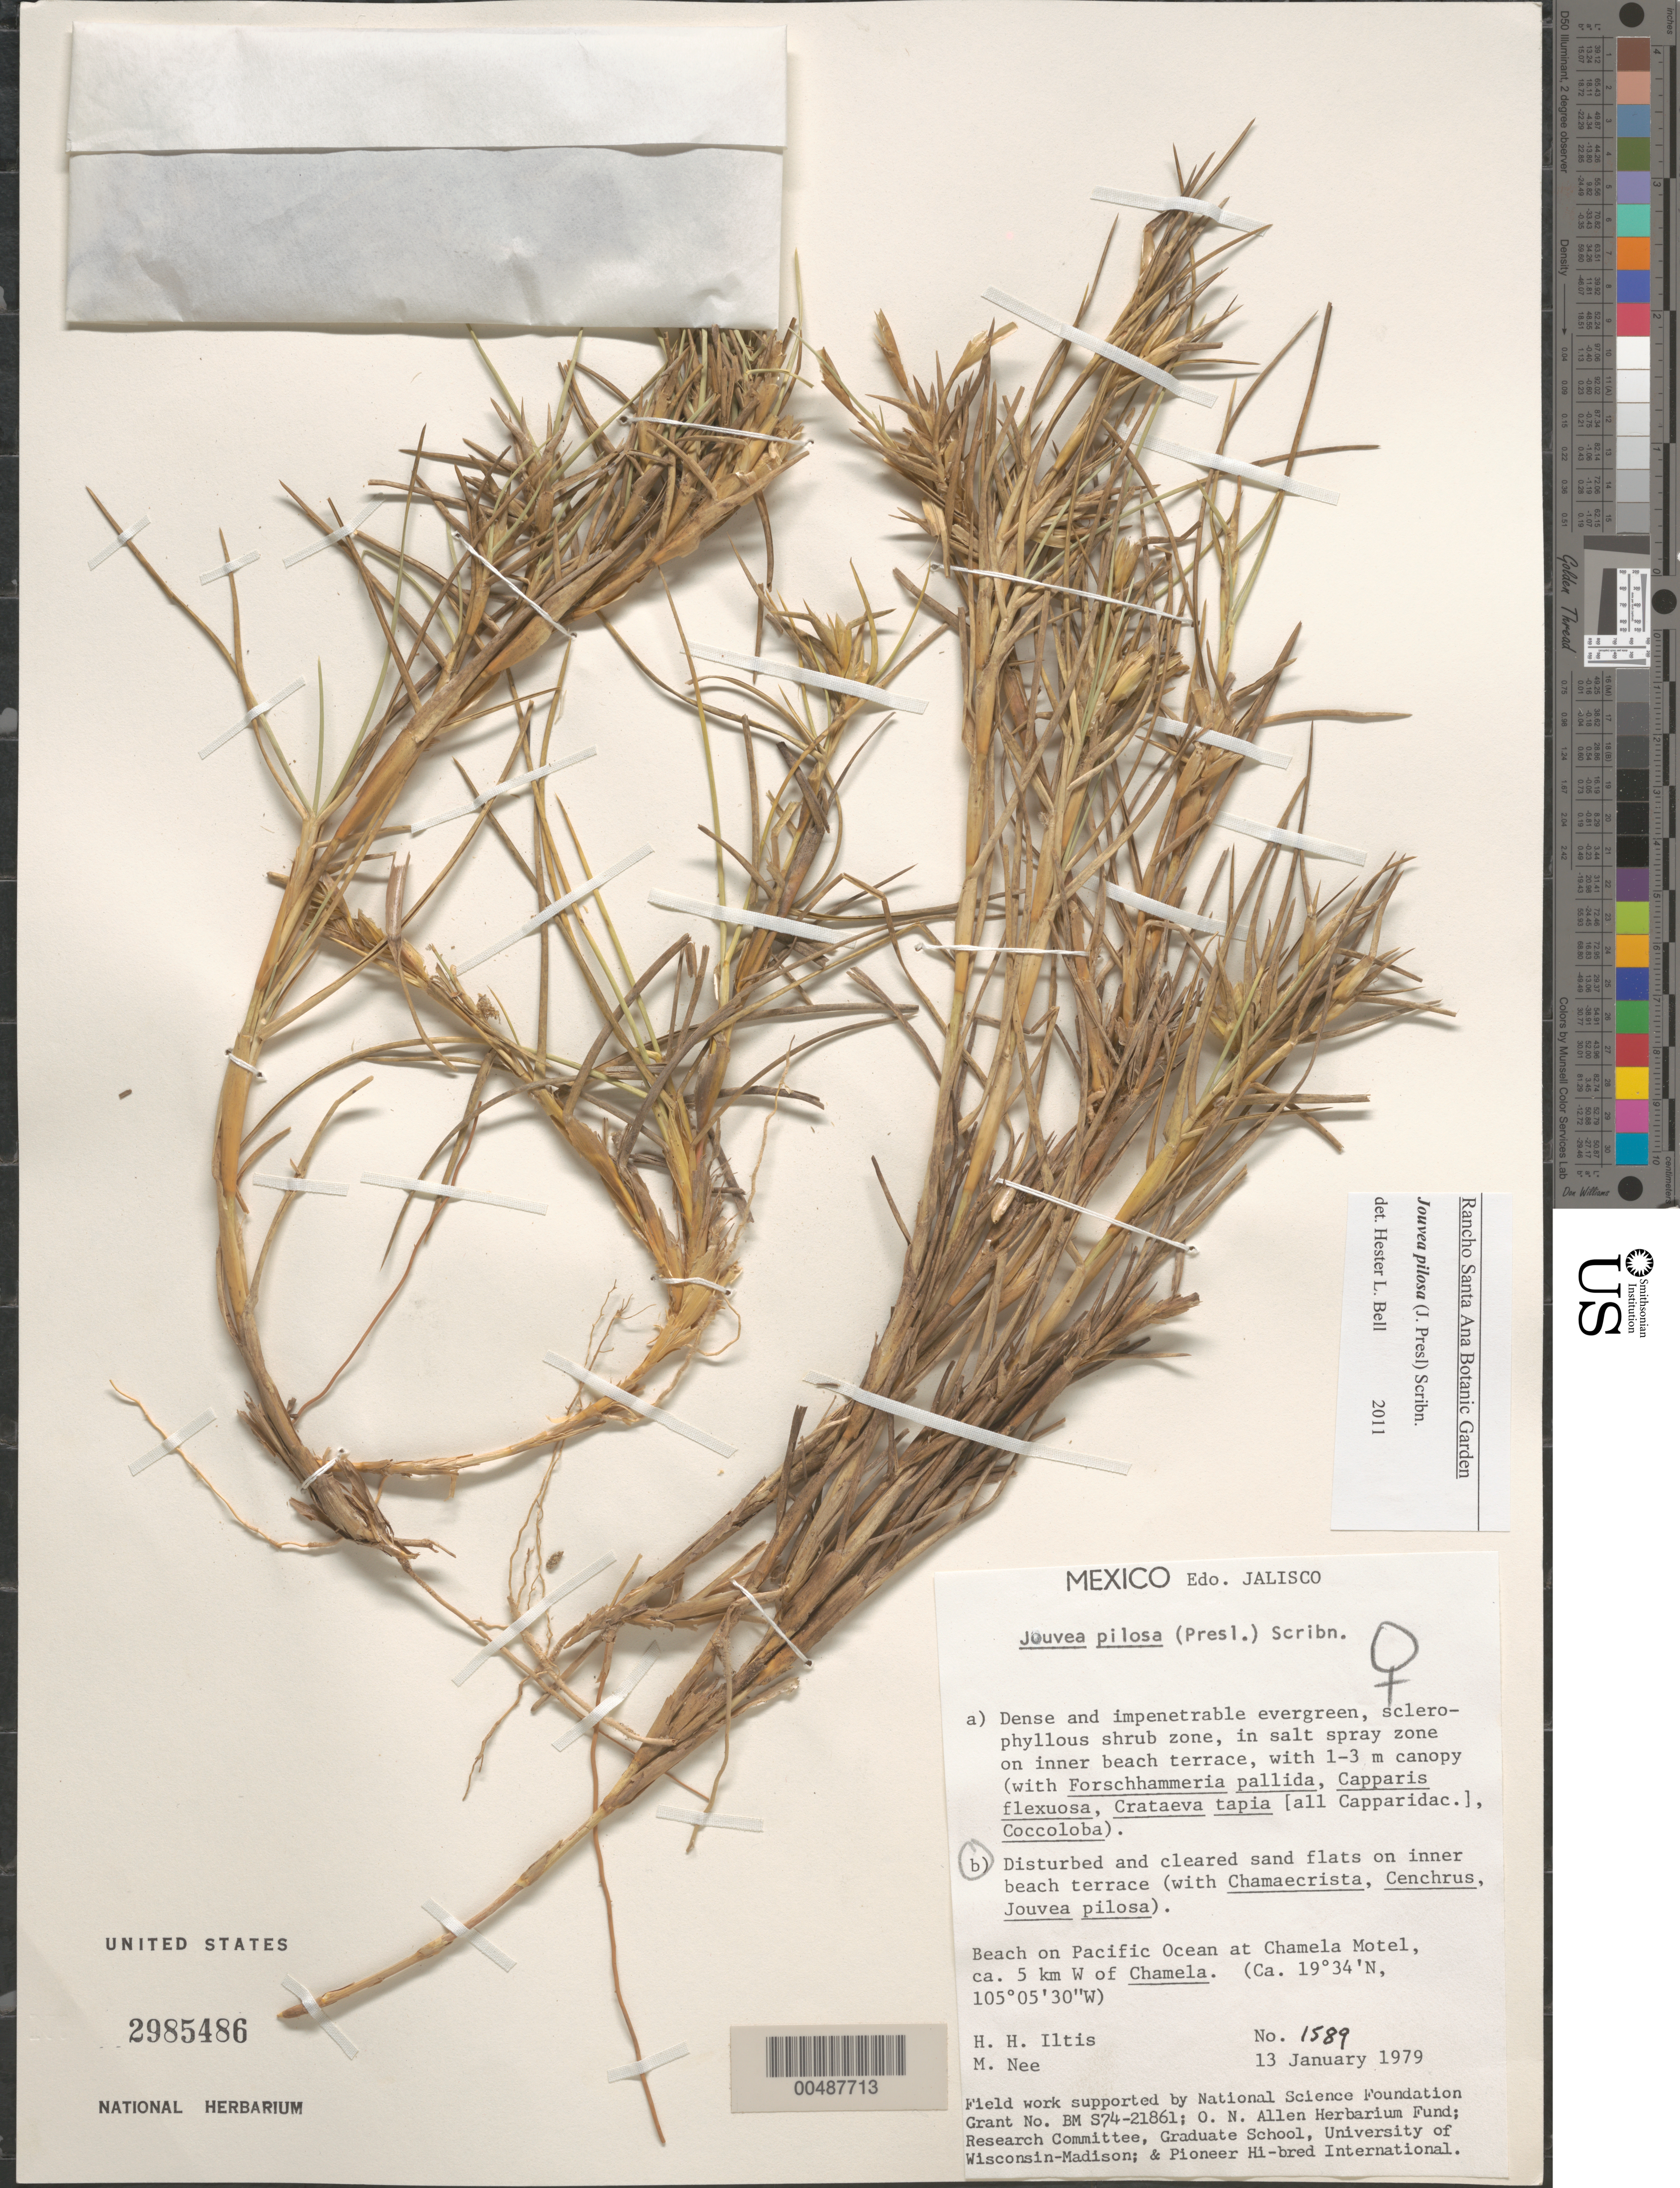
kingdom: Plantae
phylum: Tracheophyta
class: Liliopsida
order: Poales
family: Poaceae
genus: Jouvea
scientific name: Jouvea pilosa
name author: (J. Presl) Scribn.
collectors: H. H. Iltis & M. Nee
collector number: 1589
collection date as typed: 13 Jan 1979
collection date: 1979-01-13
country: Mexico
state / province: Jalisco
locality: Beach on Pacific Ocean at Chamela Motel, ca. 5 km W of Chamela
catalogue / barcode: US 2985486